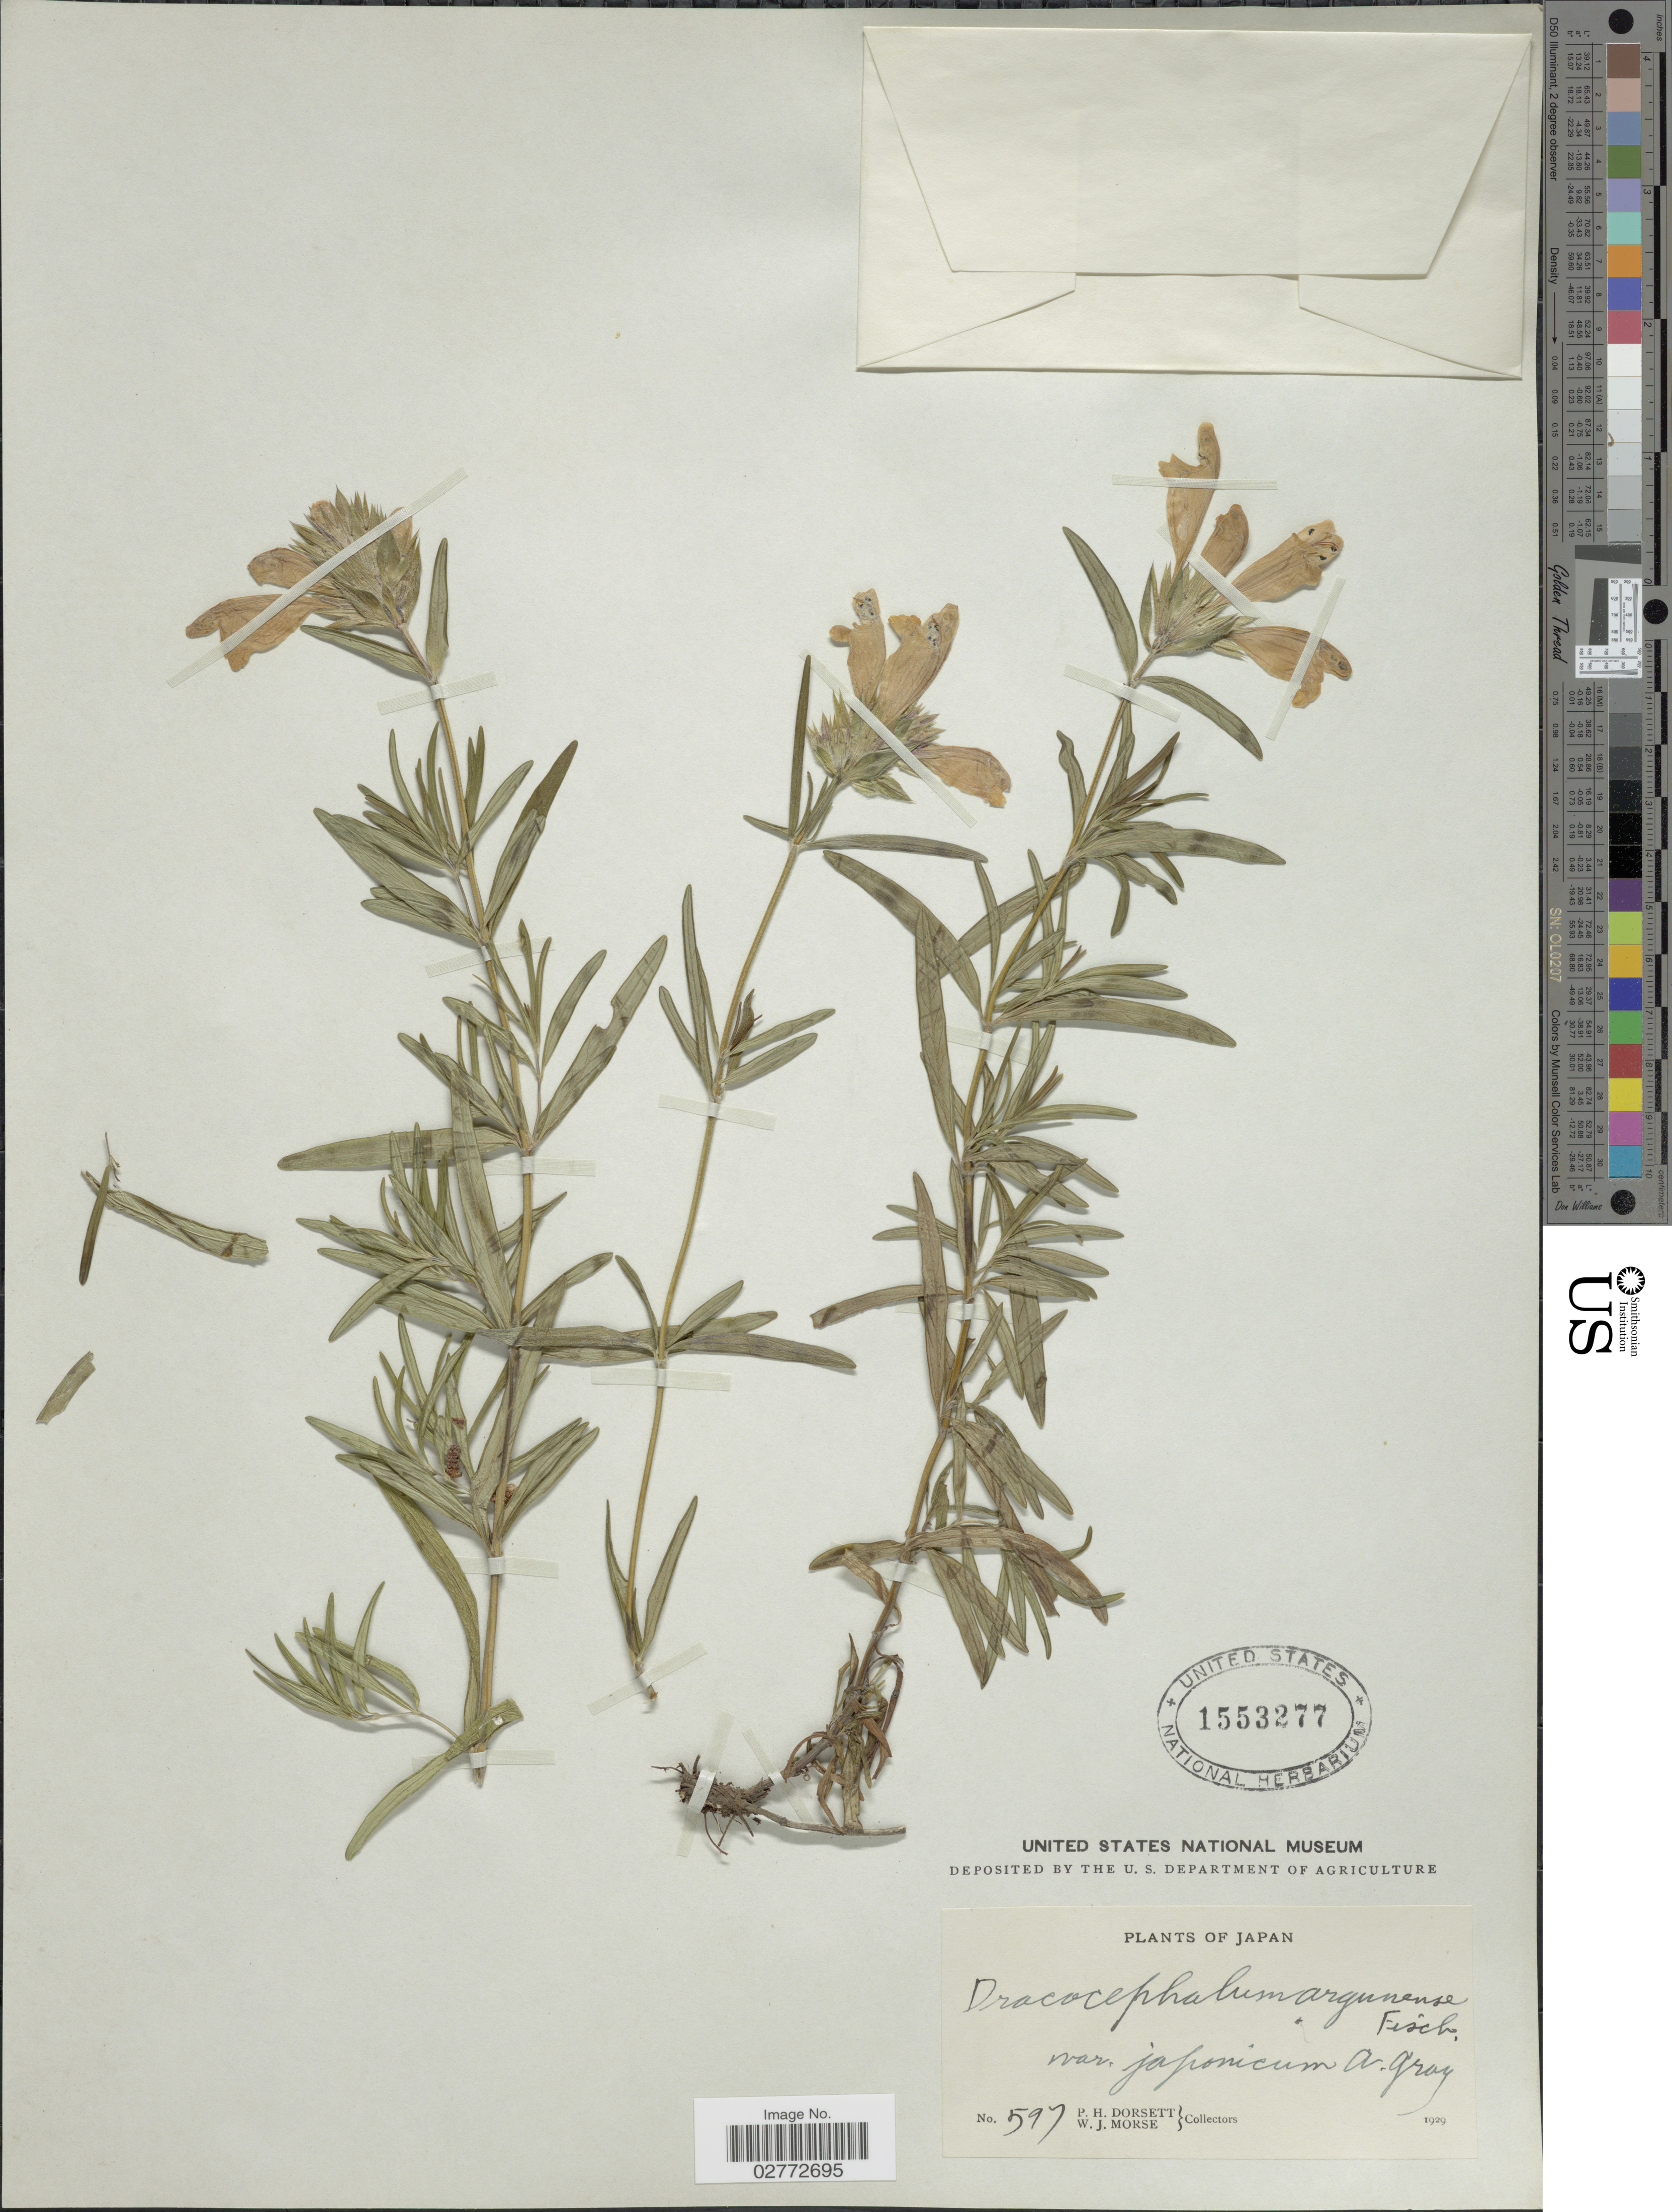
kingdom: Plantae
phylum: Tracheophyta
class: Magnoliopsida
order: Lamiales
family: Lamiaceae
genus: Dracocephalum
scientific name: Dracocephalum argunense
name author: Link ex Fisch.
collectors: P. H. Dorsett & W. J. Morse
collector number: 597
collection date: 1929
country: Japan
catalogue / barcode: US 1553277